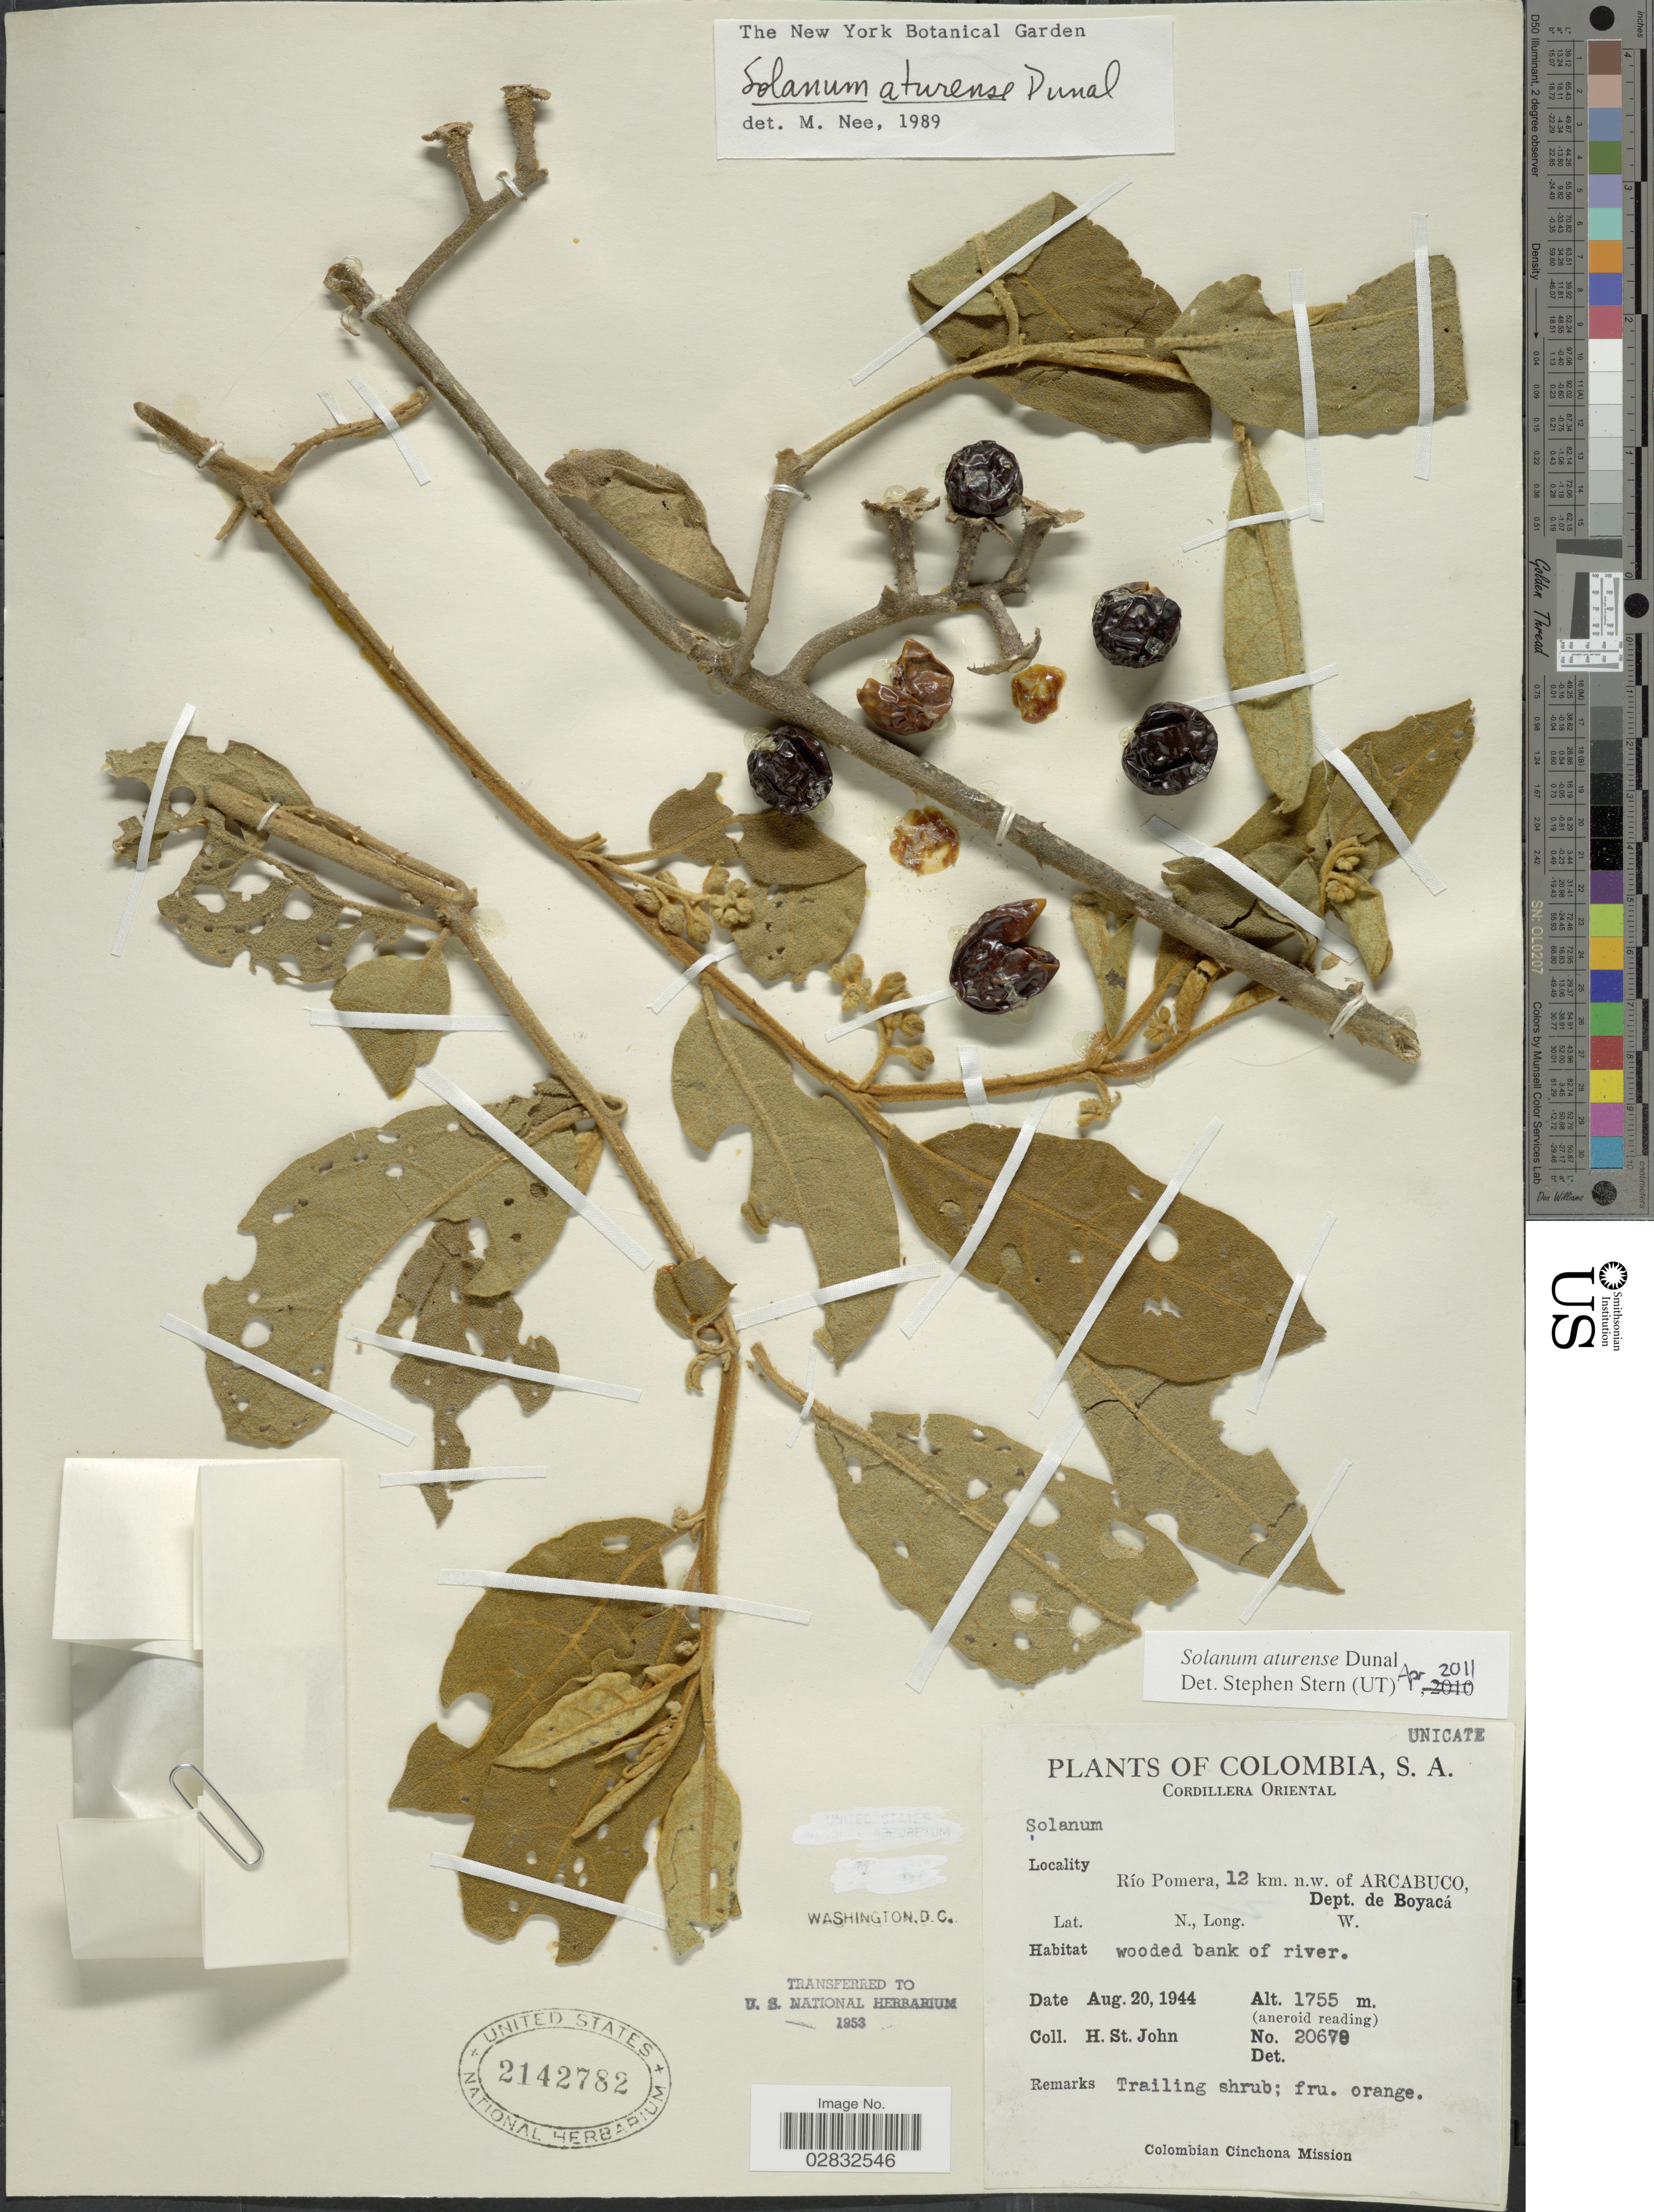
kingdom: Plantae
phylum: Tracheophyta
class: Magnoliopsida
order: Solanales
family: Solanaceae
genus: Solanum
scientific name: Solanum aturense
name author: Humb. & Bonpl. ex Dunal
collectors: H. St. John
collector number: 20678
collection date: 1944-08-20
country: Colombia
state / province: Boyacá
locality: Río Pomera, 12 km. n.w. of Arcabuco, Dept. de Boyacá.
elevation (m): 1755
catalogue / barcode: US 2142782